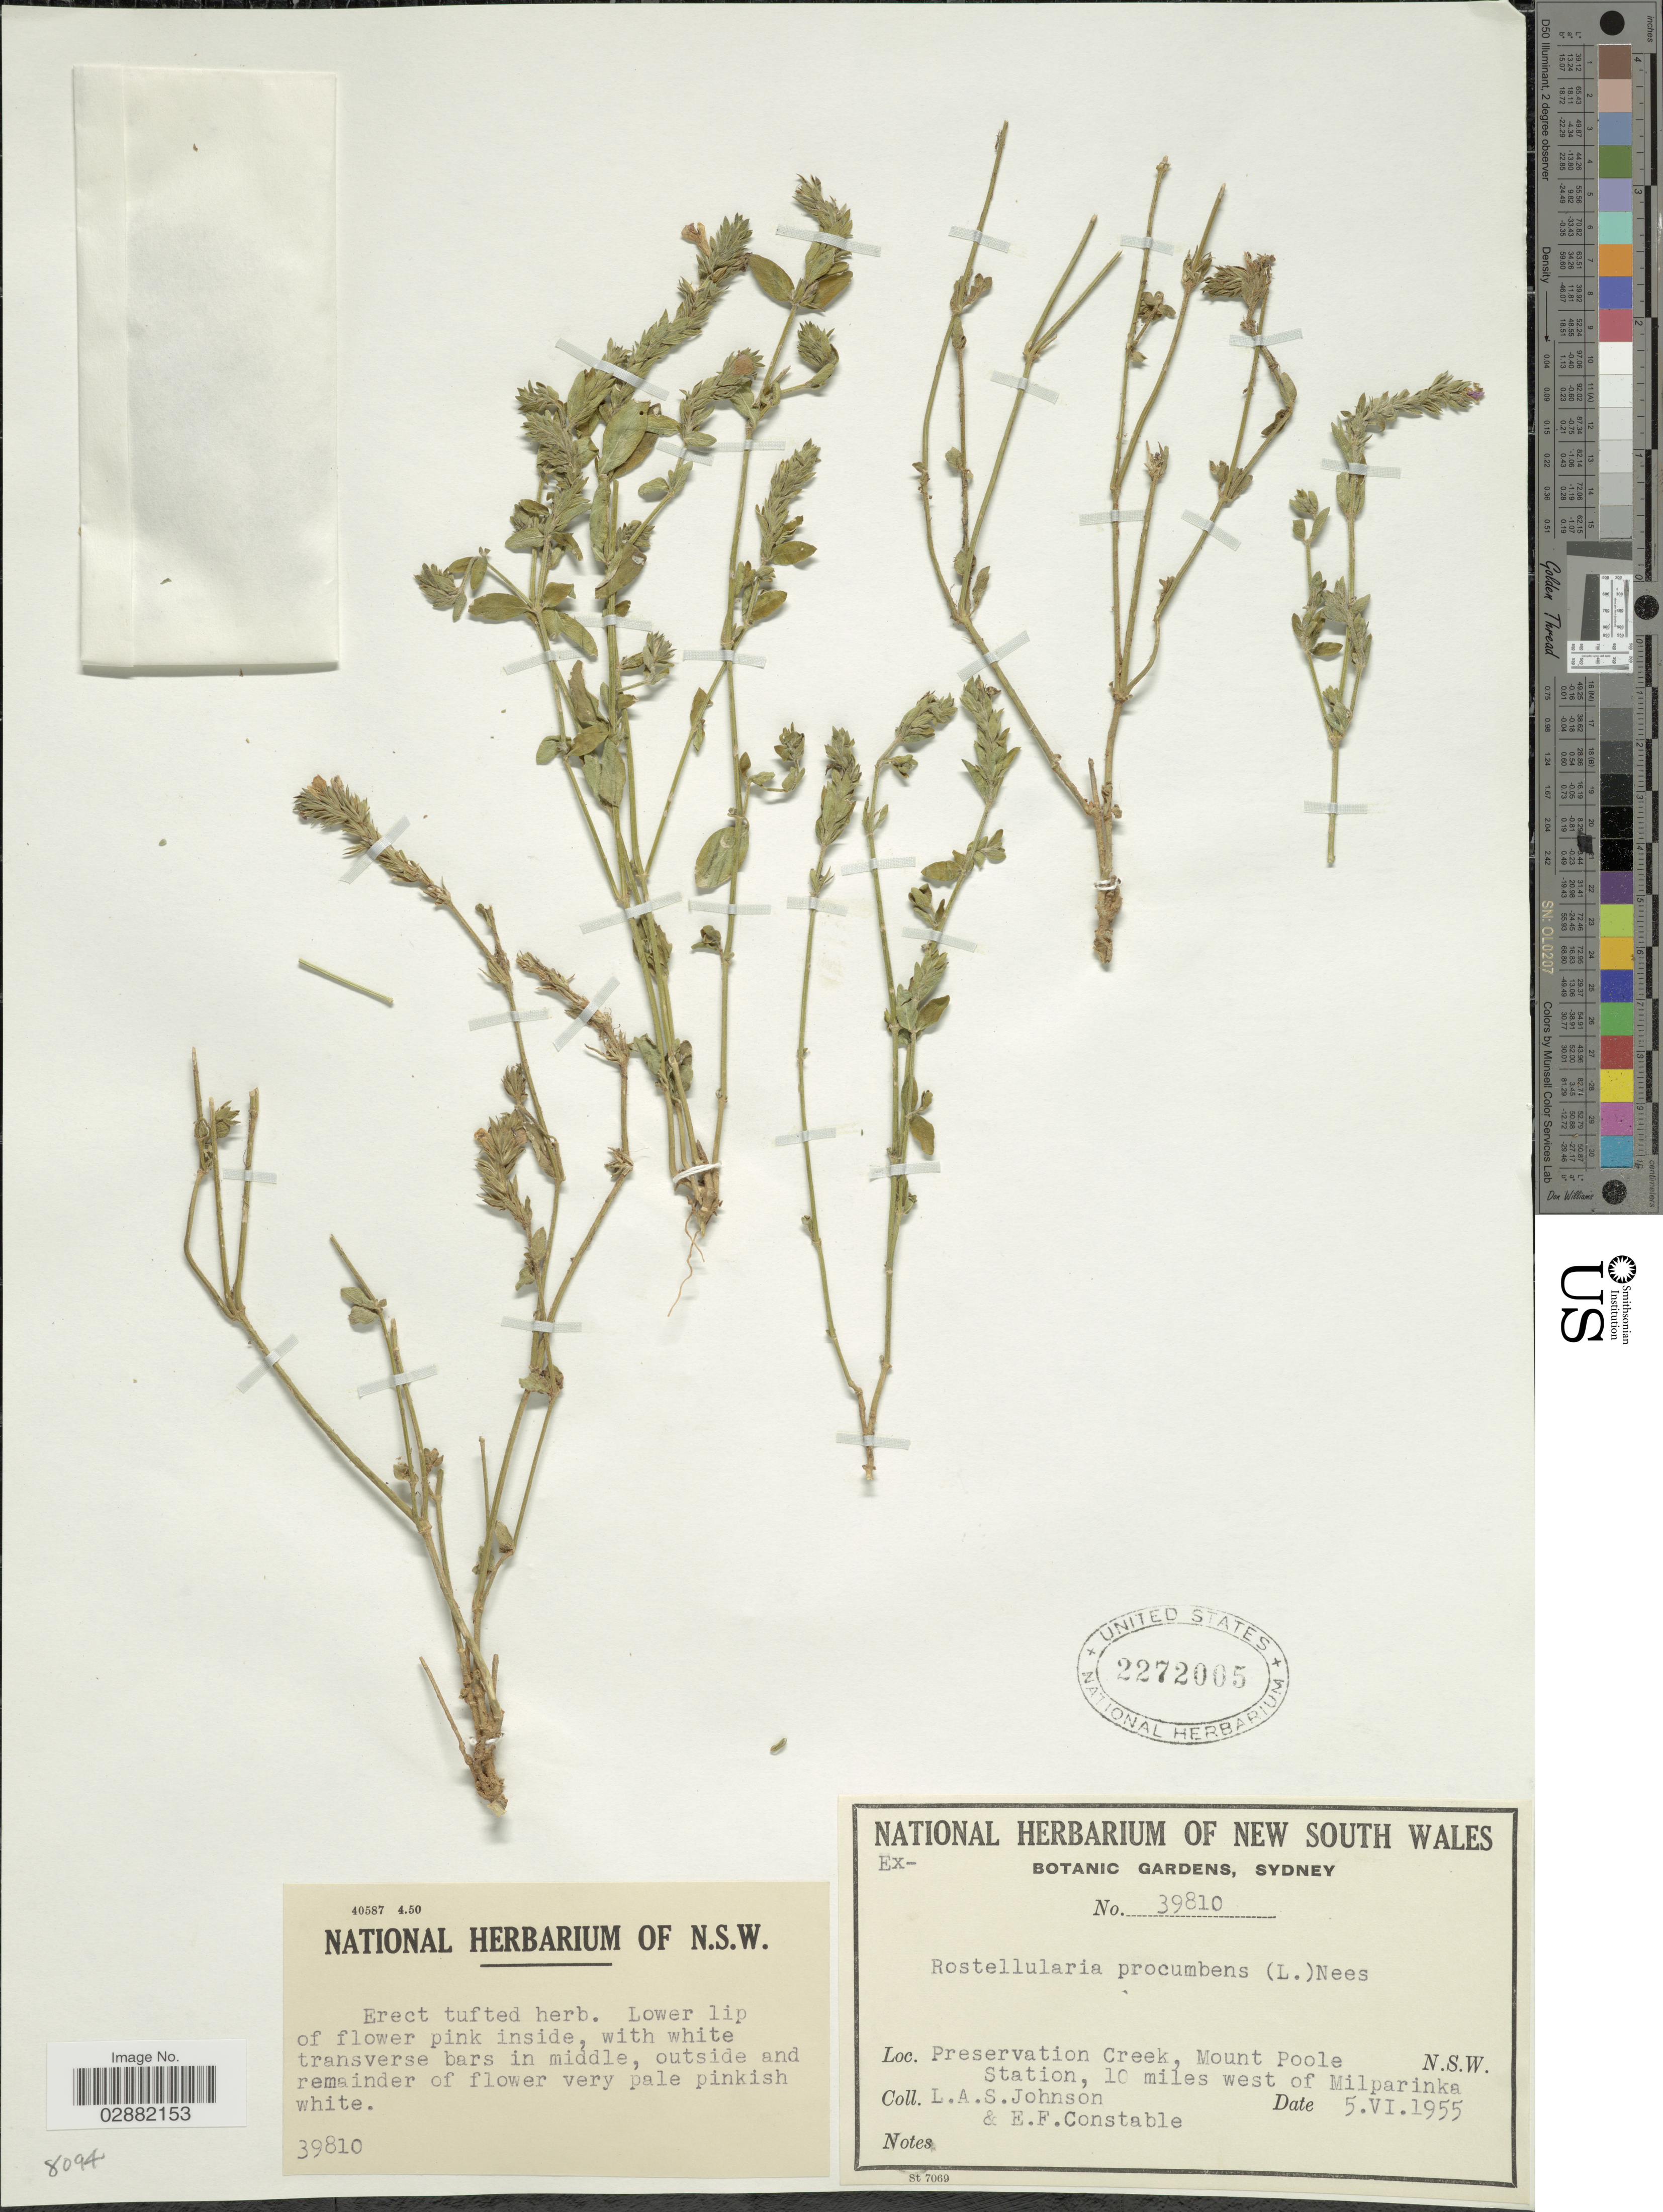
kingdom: Plantae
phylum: Tracheophyta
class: Magnoliopsida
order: Lamiales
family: Acanthaceae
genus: Justicia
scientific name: Justicia procumbens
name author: L.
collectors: L. Johnson & E. F. Constable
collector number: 39810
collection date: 1955-06-05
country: Australia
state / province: New South Wales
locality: Preservation Creek, Mount Poole Station, 10 miles west of Milparinka.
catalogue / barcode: US 2272005